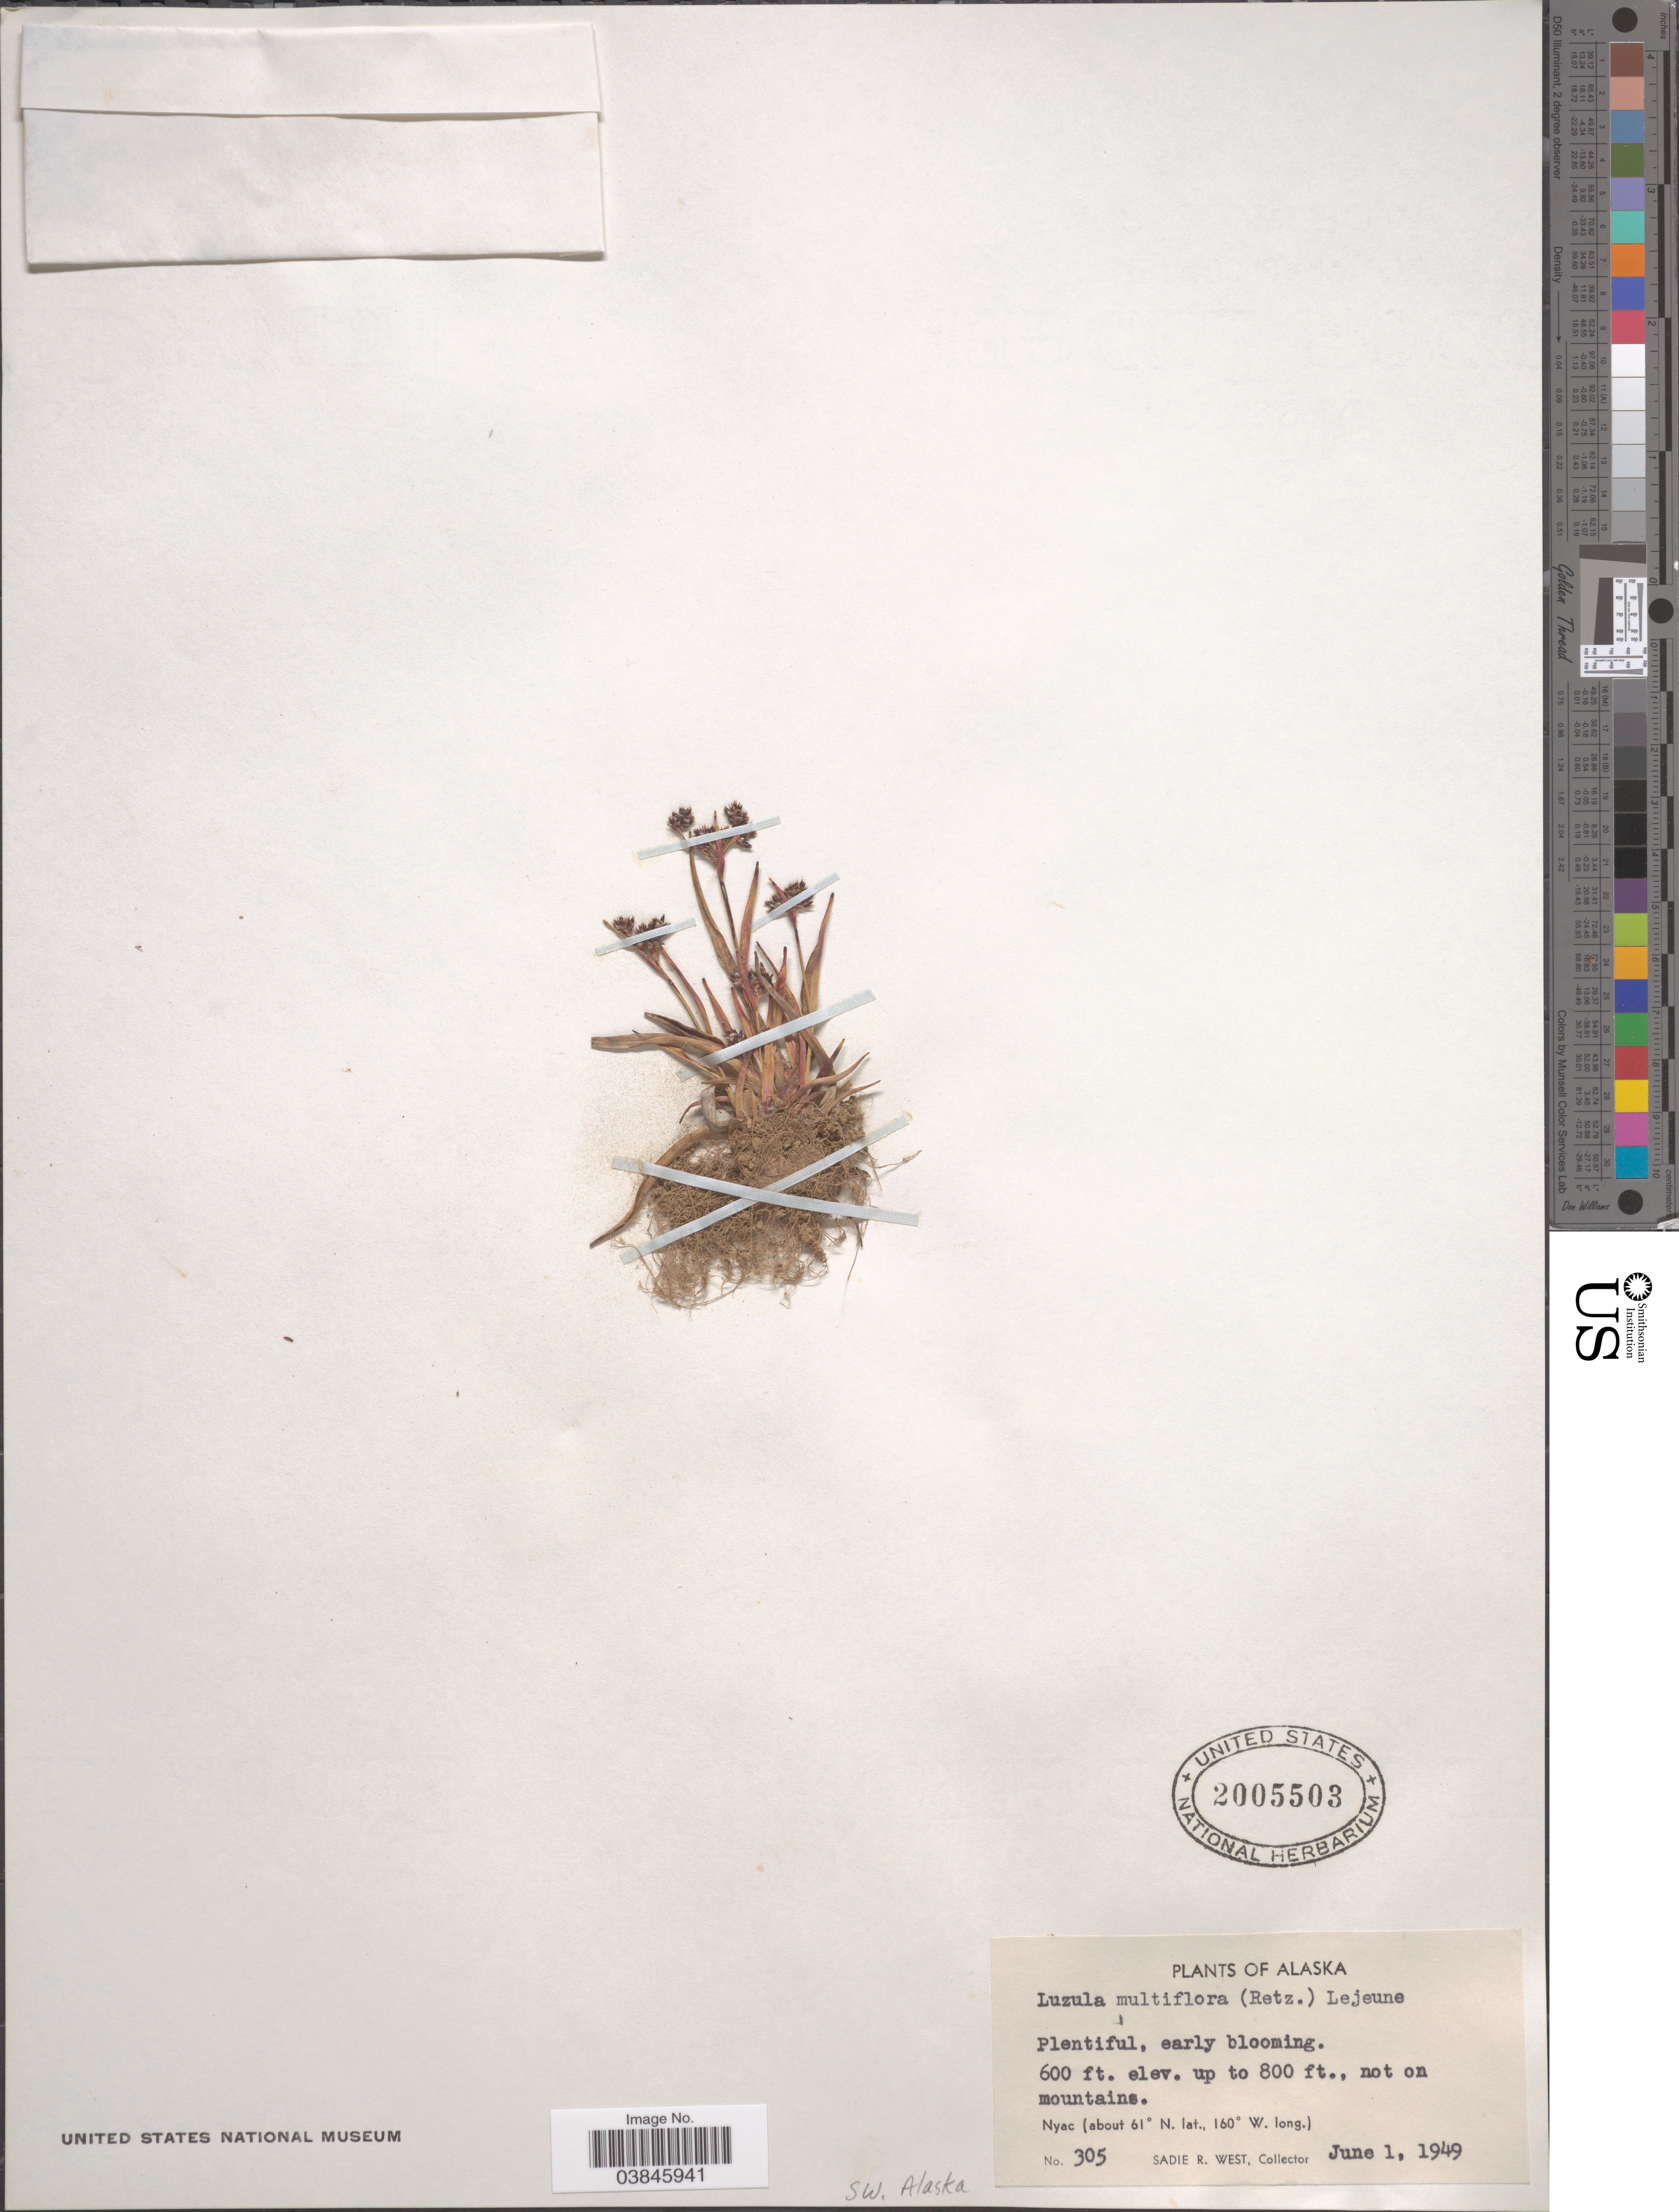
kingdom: Plantae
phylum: Tracheophyta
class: Liliopsida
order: Poales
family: Juncaceae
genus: Luzula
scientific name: Luzula multiflora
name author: (Ehrh.) Lej.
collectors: S. R. West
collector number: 305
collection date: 1949-06-01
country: United States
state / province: Alaska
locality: Not on mountains. Nyac.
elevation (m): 183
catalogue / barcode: US 2005503